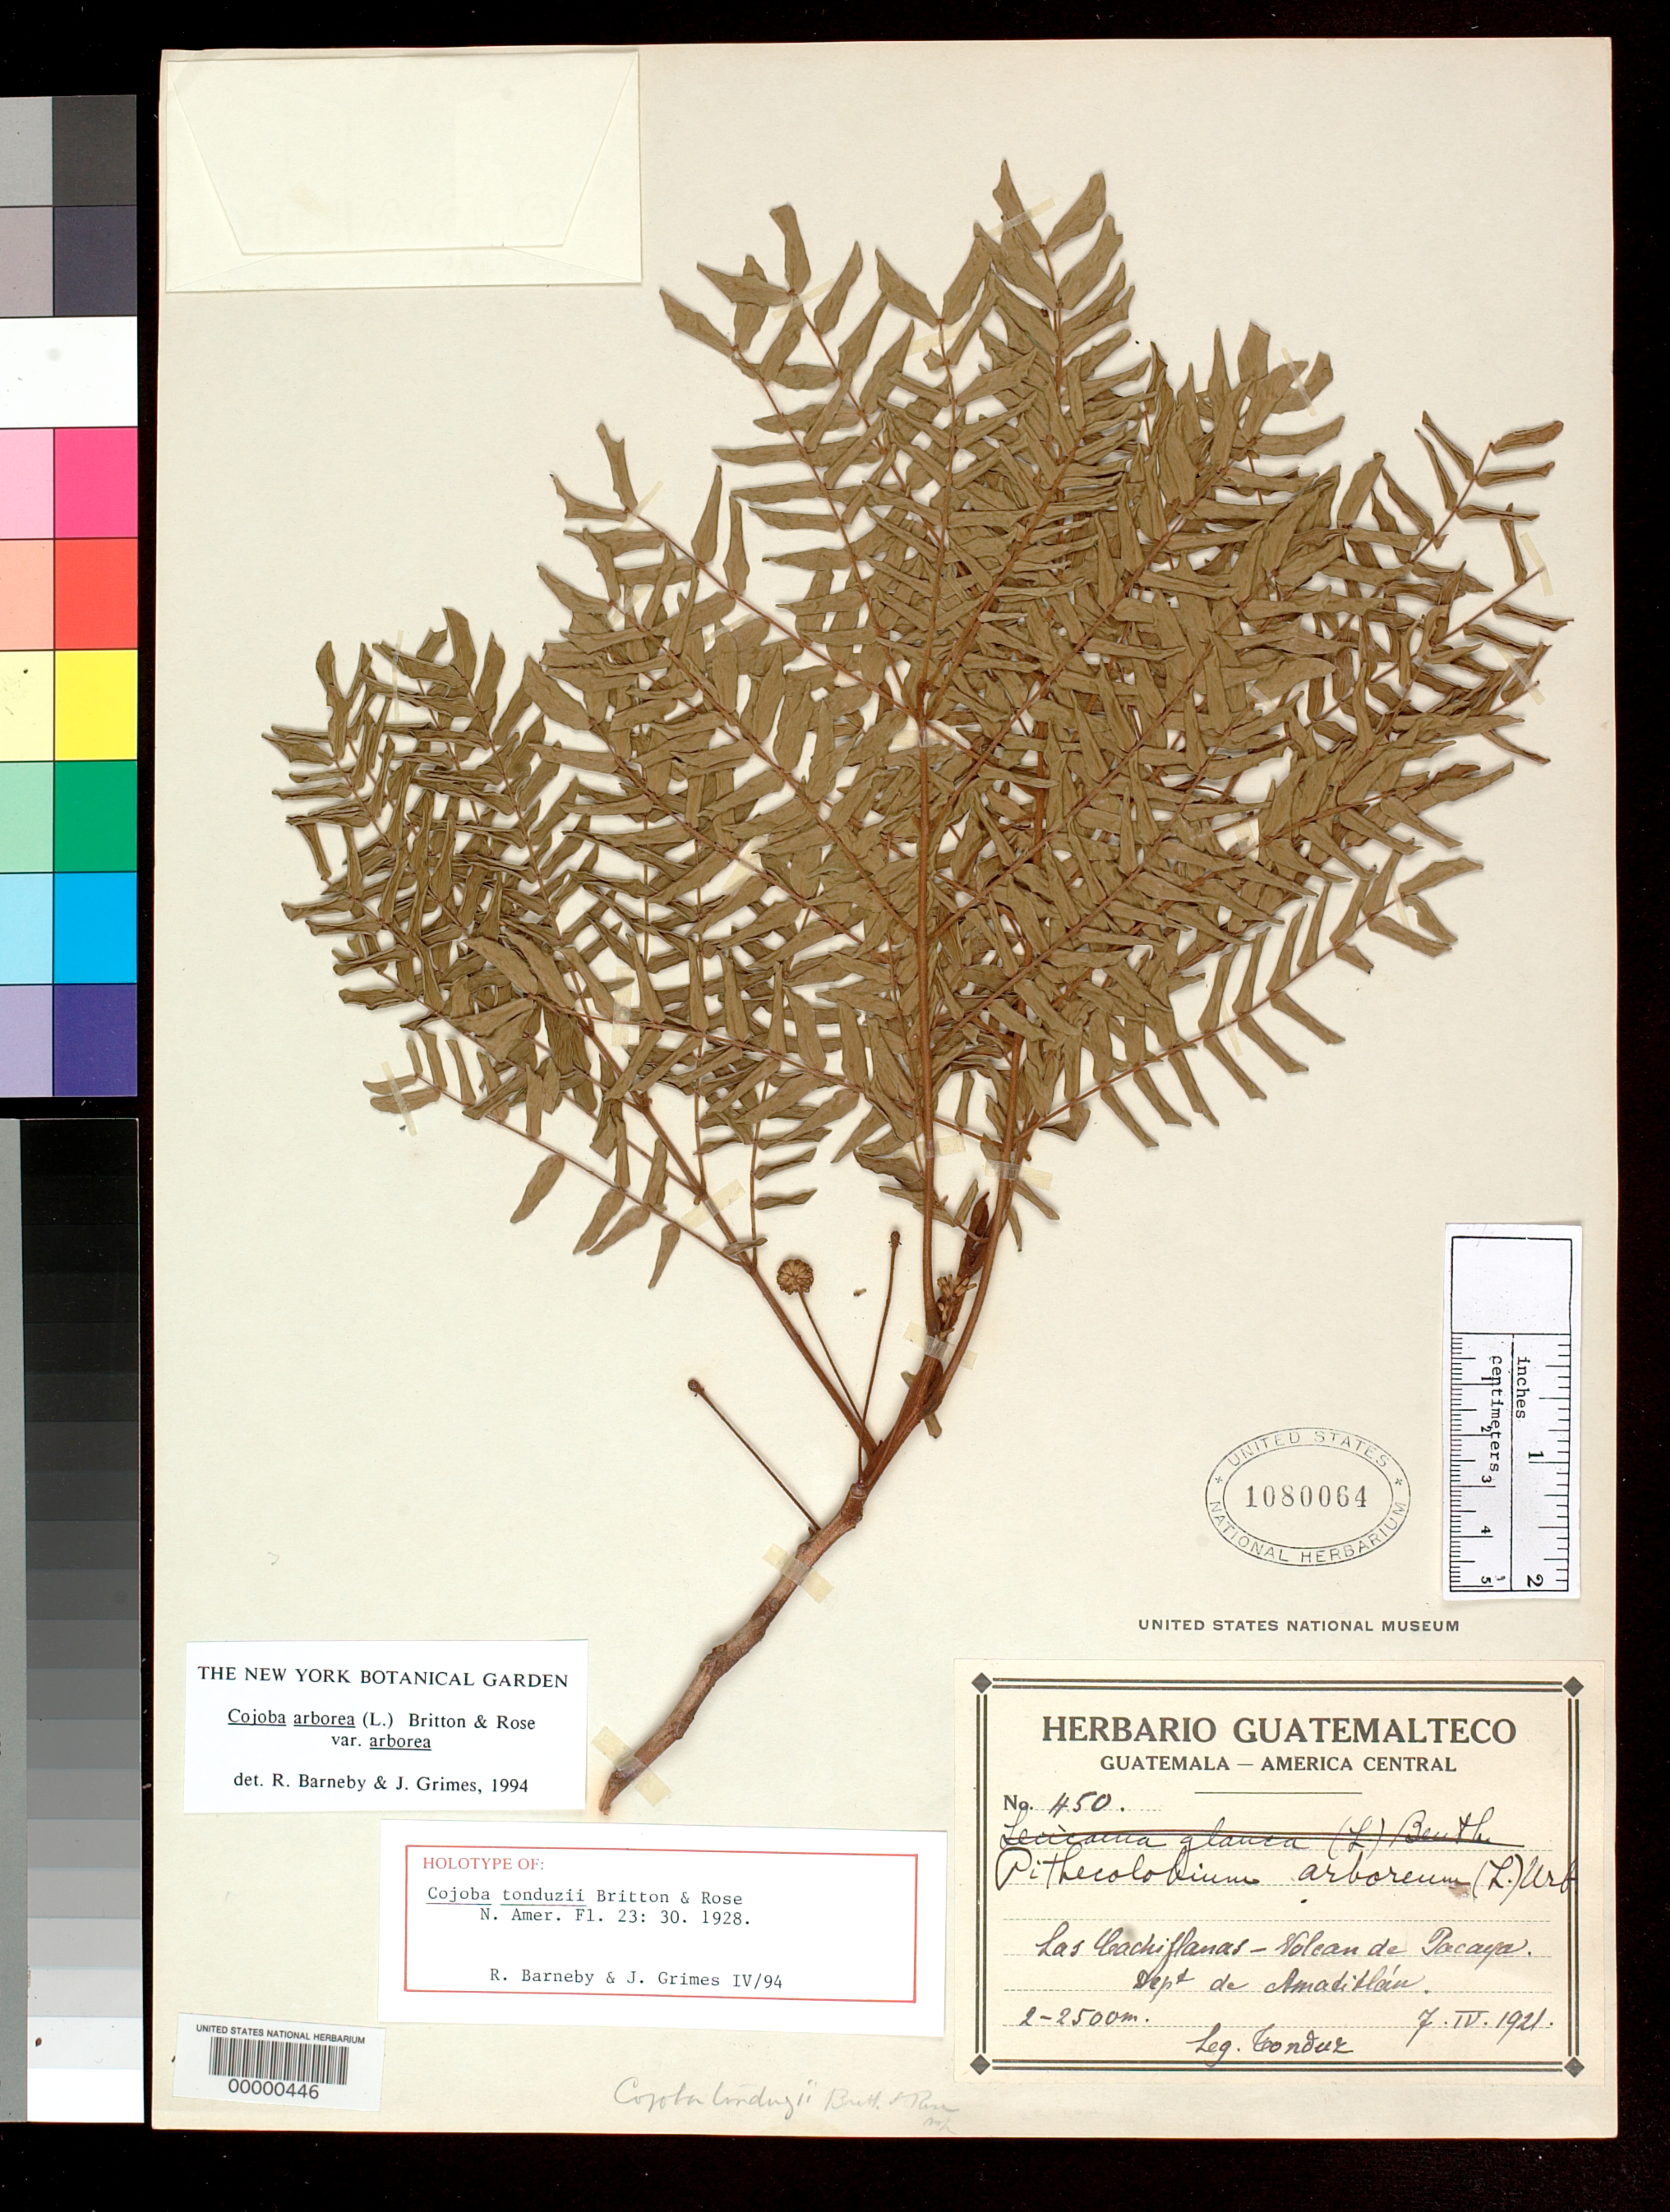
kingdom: Plantae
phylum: Tracheophyta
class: Magnoliopsida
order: Fabales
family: Fabaceae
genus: Cojoba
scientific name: Cojoba tonduzii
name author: Britton & Rose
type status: Holotype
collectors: A. Tonduz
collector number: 450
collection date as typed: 07 Apr 1921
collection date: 1921-04-07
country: Guatemala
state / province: Guatemala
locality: Las Cachiplanas, Volcan de Pacaya.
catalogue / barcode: US 1080064